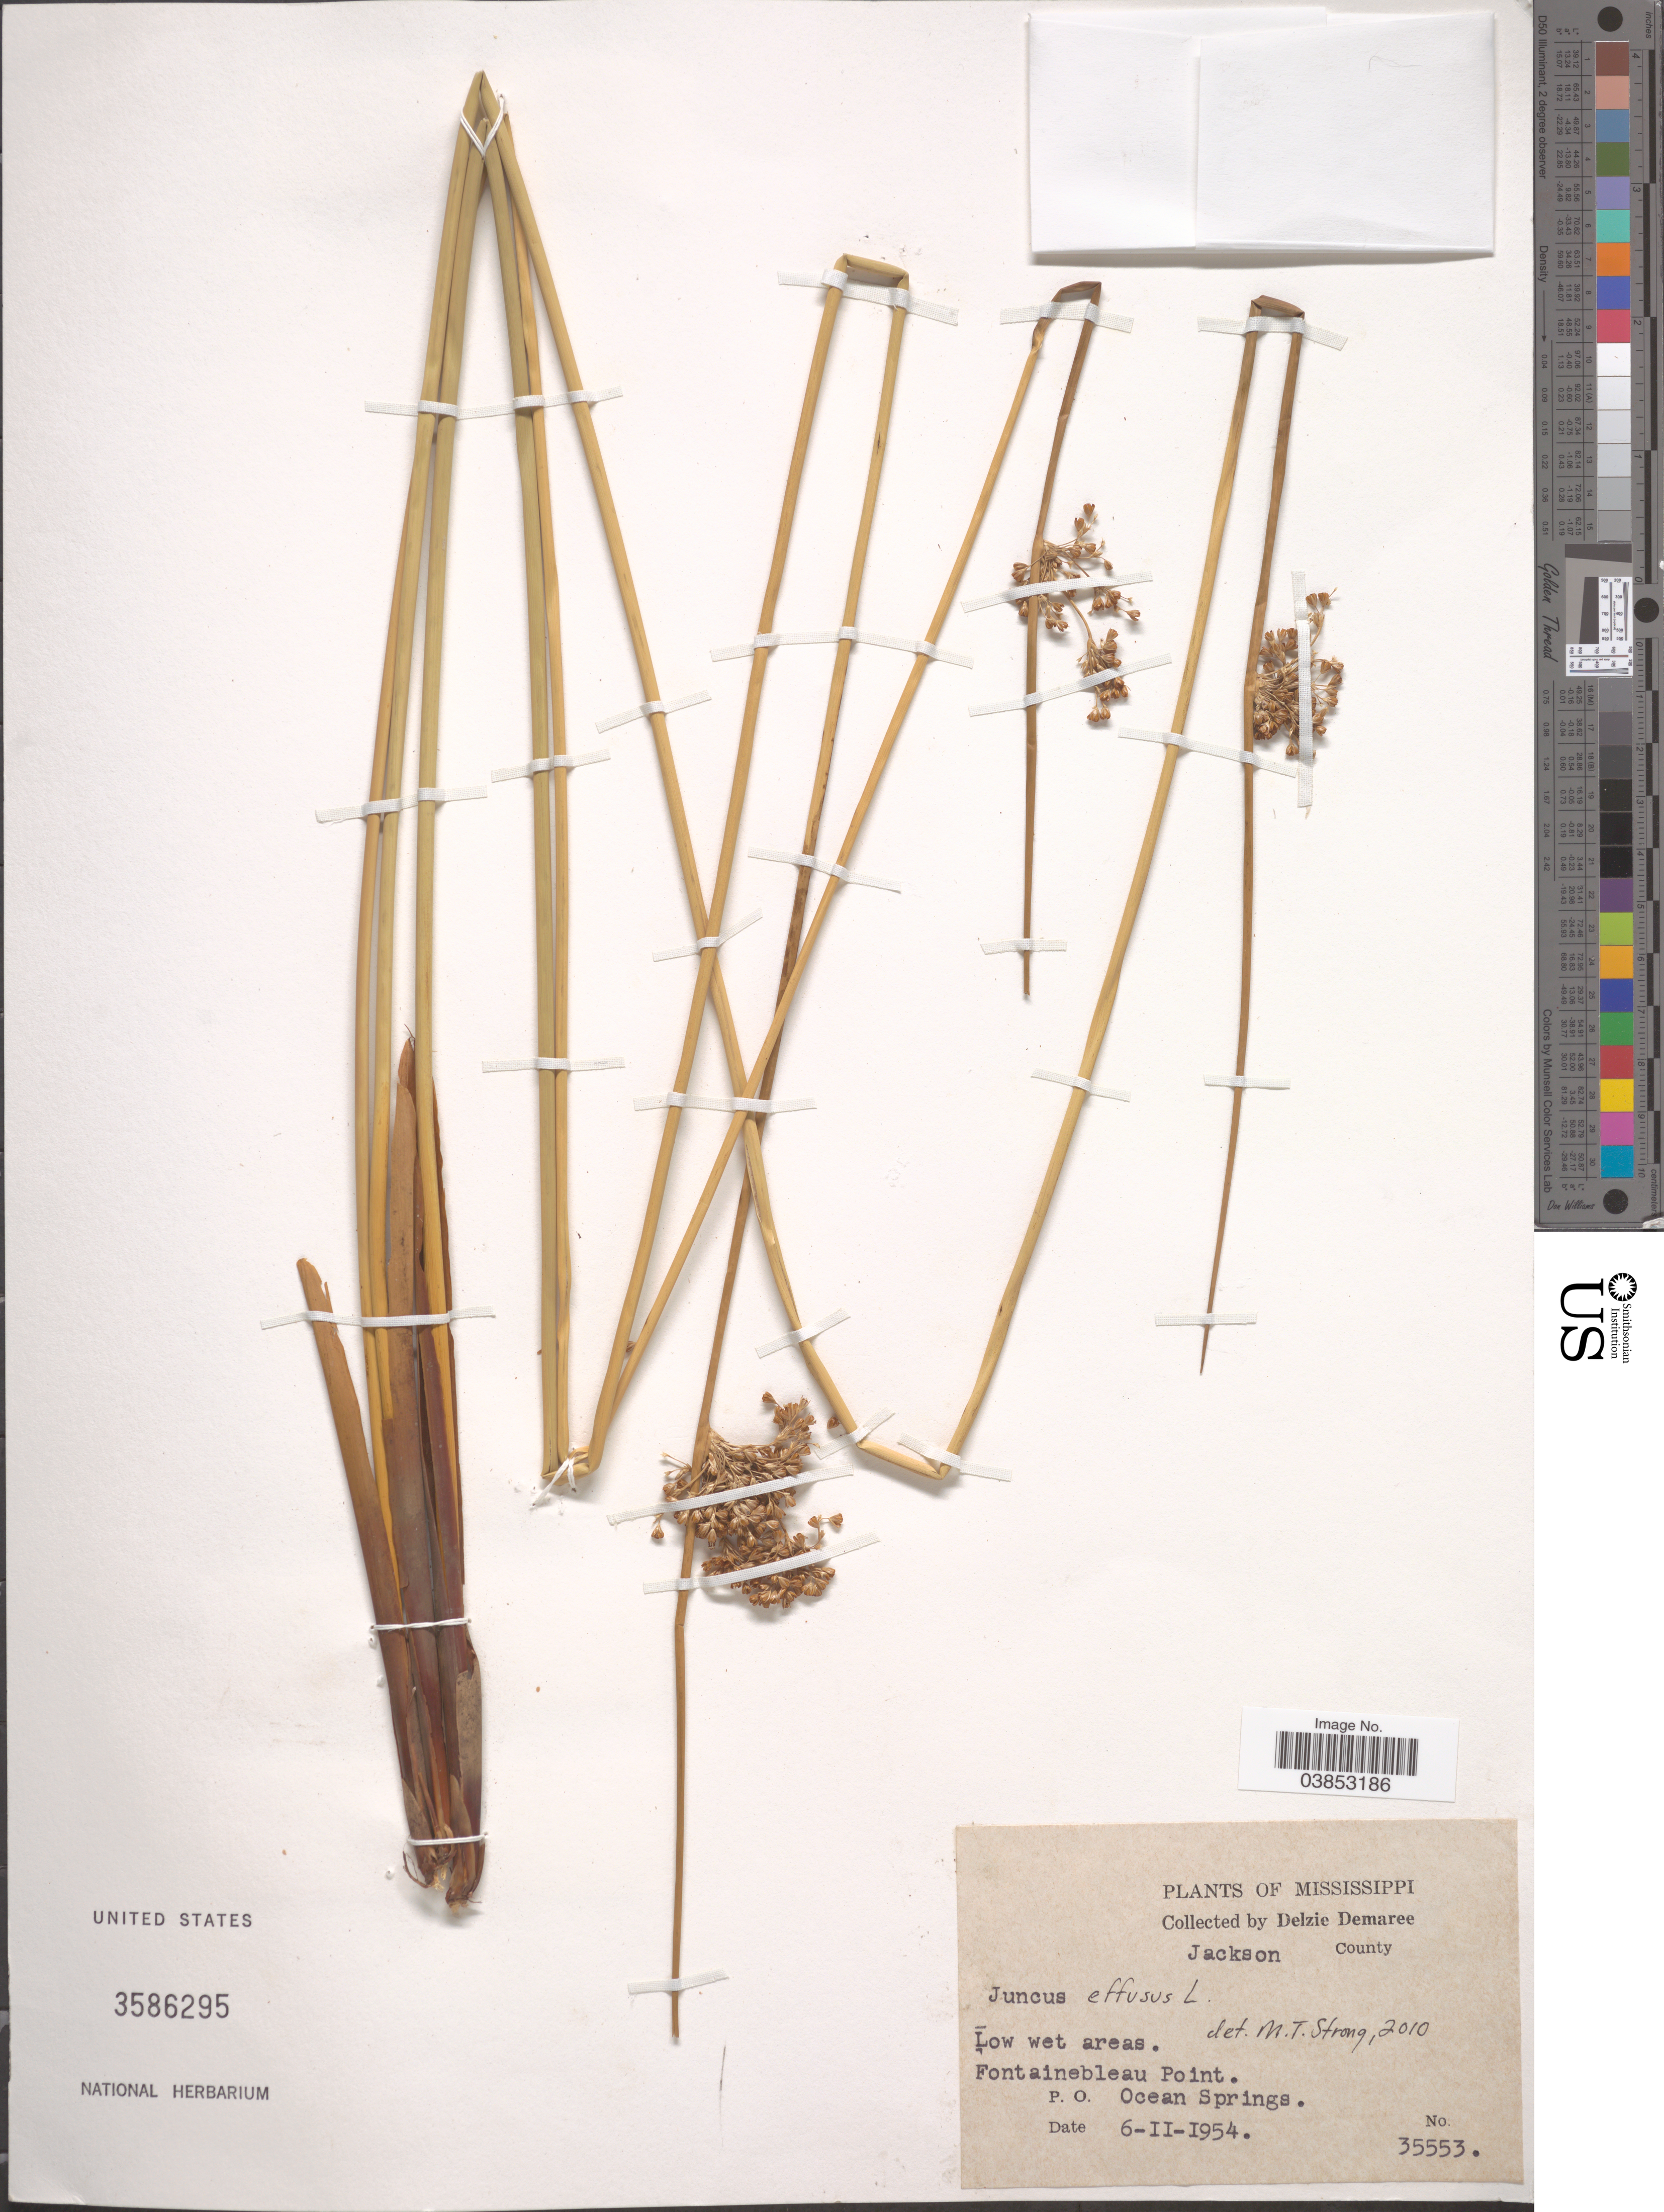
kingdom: Plantae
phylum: Tracheophyta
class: Liliopsida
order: Poales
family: Juncaceae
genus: Juncus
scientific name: Juncus effusus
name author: L.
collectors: D. Demaree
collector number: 35553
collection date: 1954-06-11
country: United States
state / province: Mississippi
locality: Jackson County. Fontainebleau Point. P.O. Ocean Springs.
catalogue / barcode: US 3586295